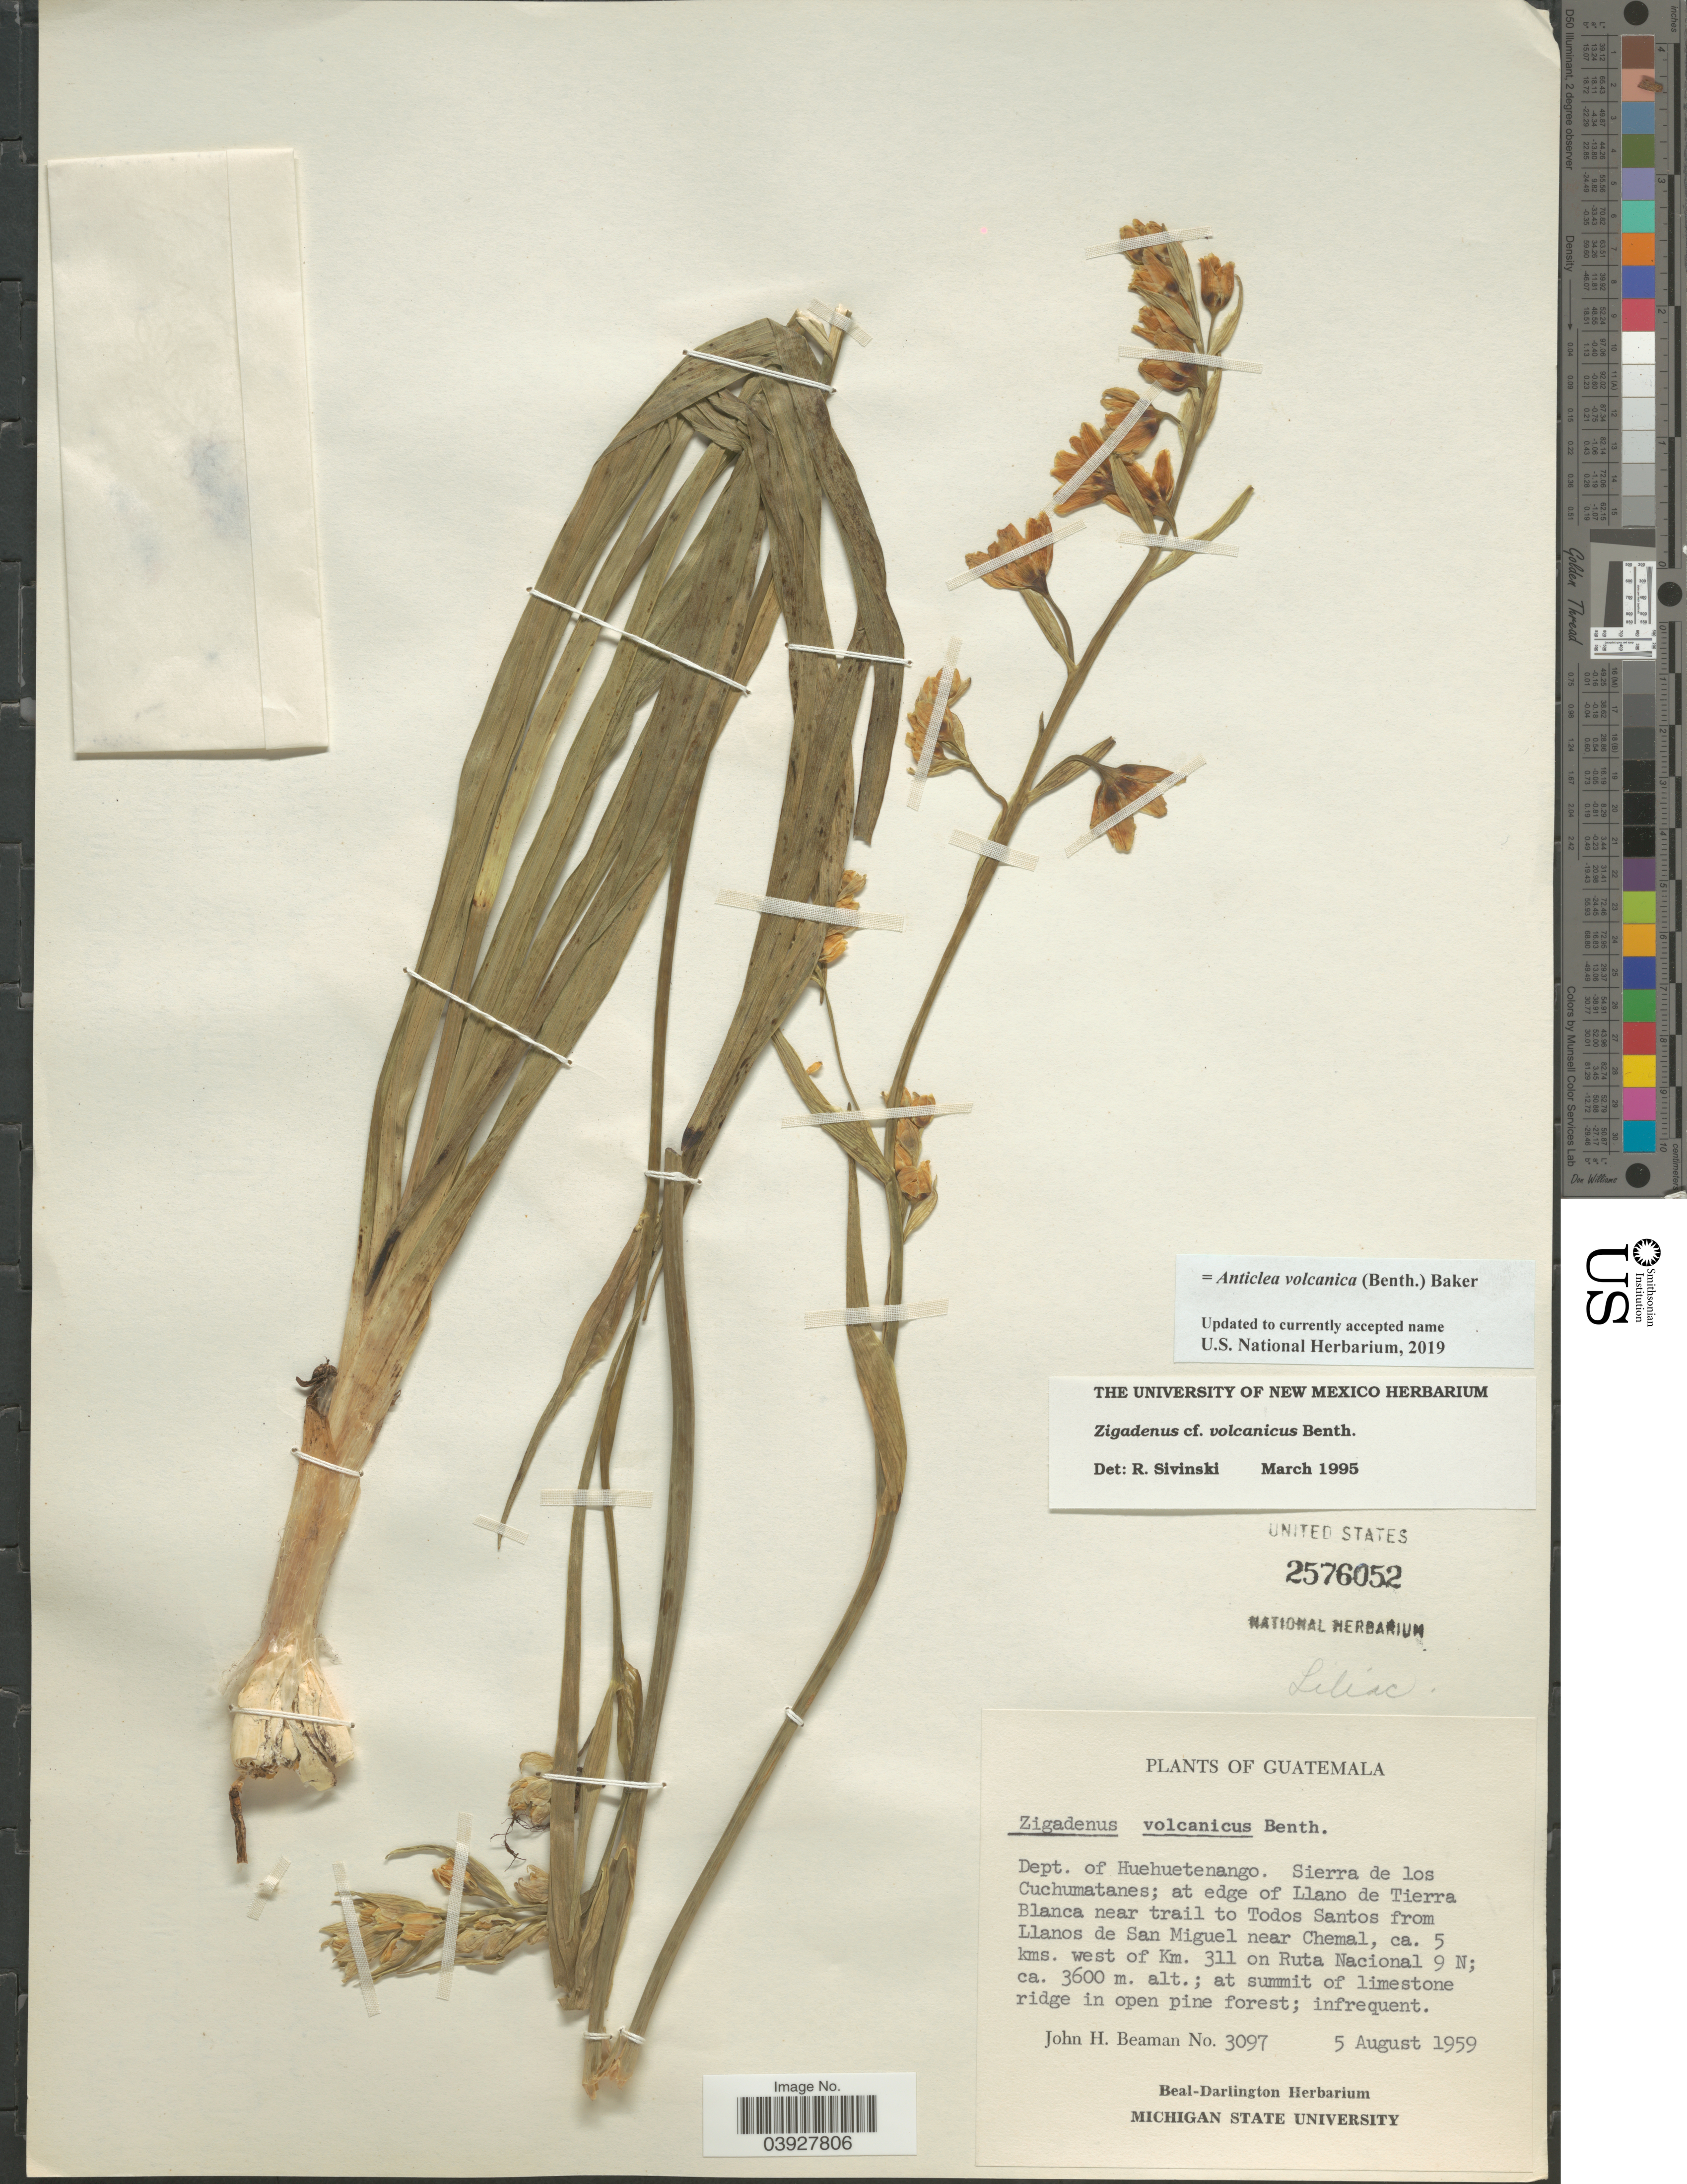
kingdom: Plantae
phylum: Tracheophyta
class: Liliopsida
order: Liliales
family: Melanthiaceae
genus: Anticlea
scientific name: Anticlea volcanica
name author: (Benth.) Baker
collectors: J. H. Beaman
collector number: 3097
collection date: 1959-08-05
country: Guatemala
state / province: Huehuetenango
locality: Dept. of Huehuetenango. Sierra de los Cuchumatanes; at edge of Llano de Tierra Blanca near trail to Todos Santos from Llanos de San Miguel near Chemal, ca. 5 kms. west of Km. 311 on Ruta Nacional 9 N.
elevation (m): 3600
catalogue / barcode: US 2576052